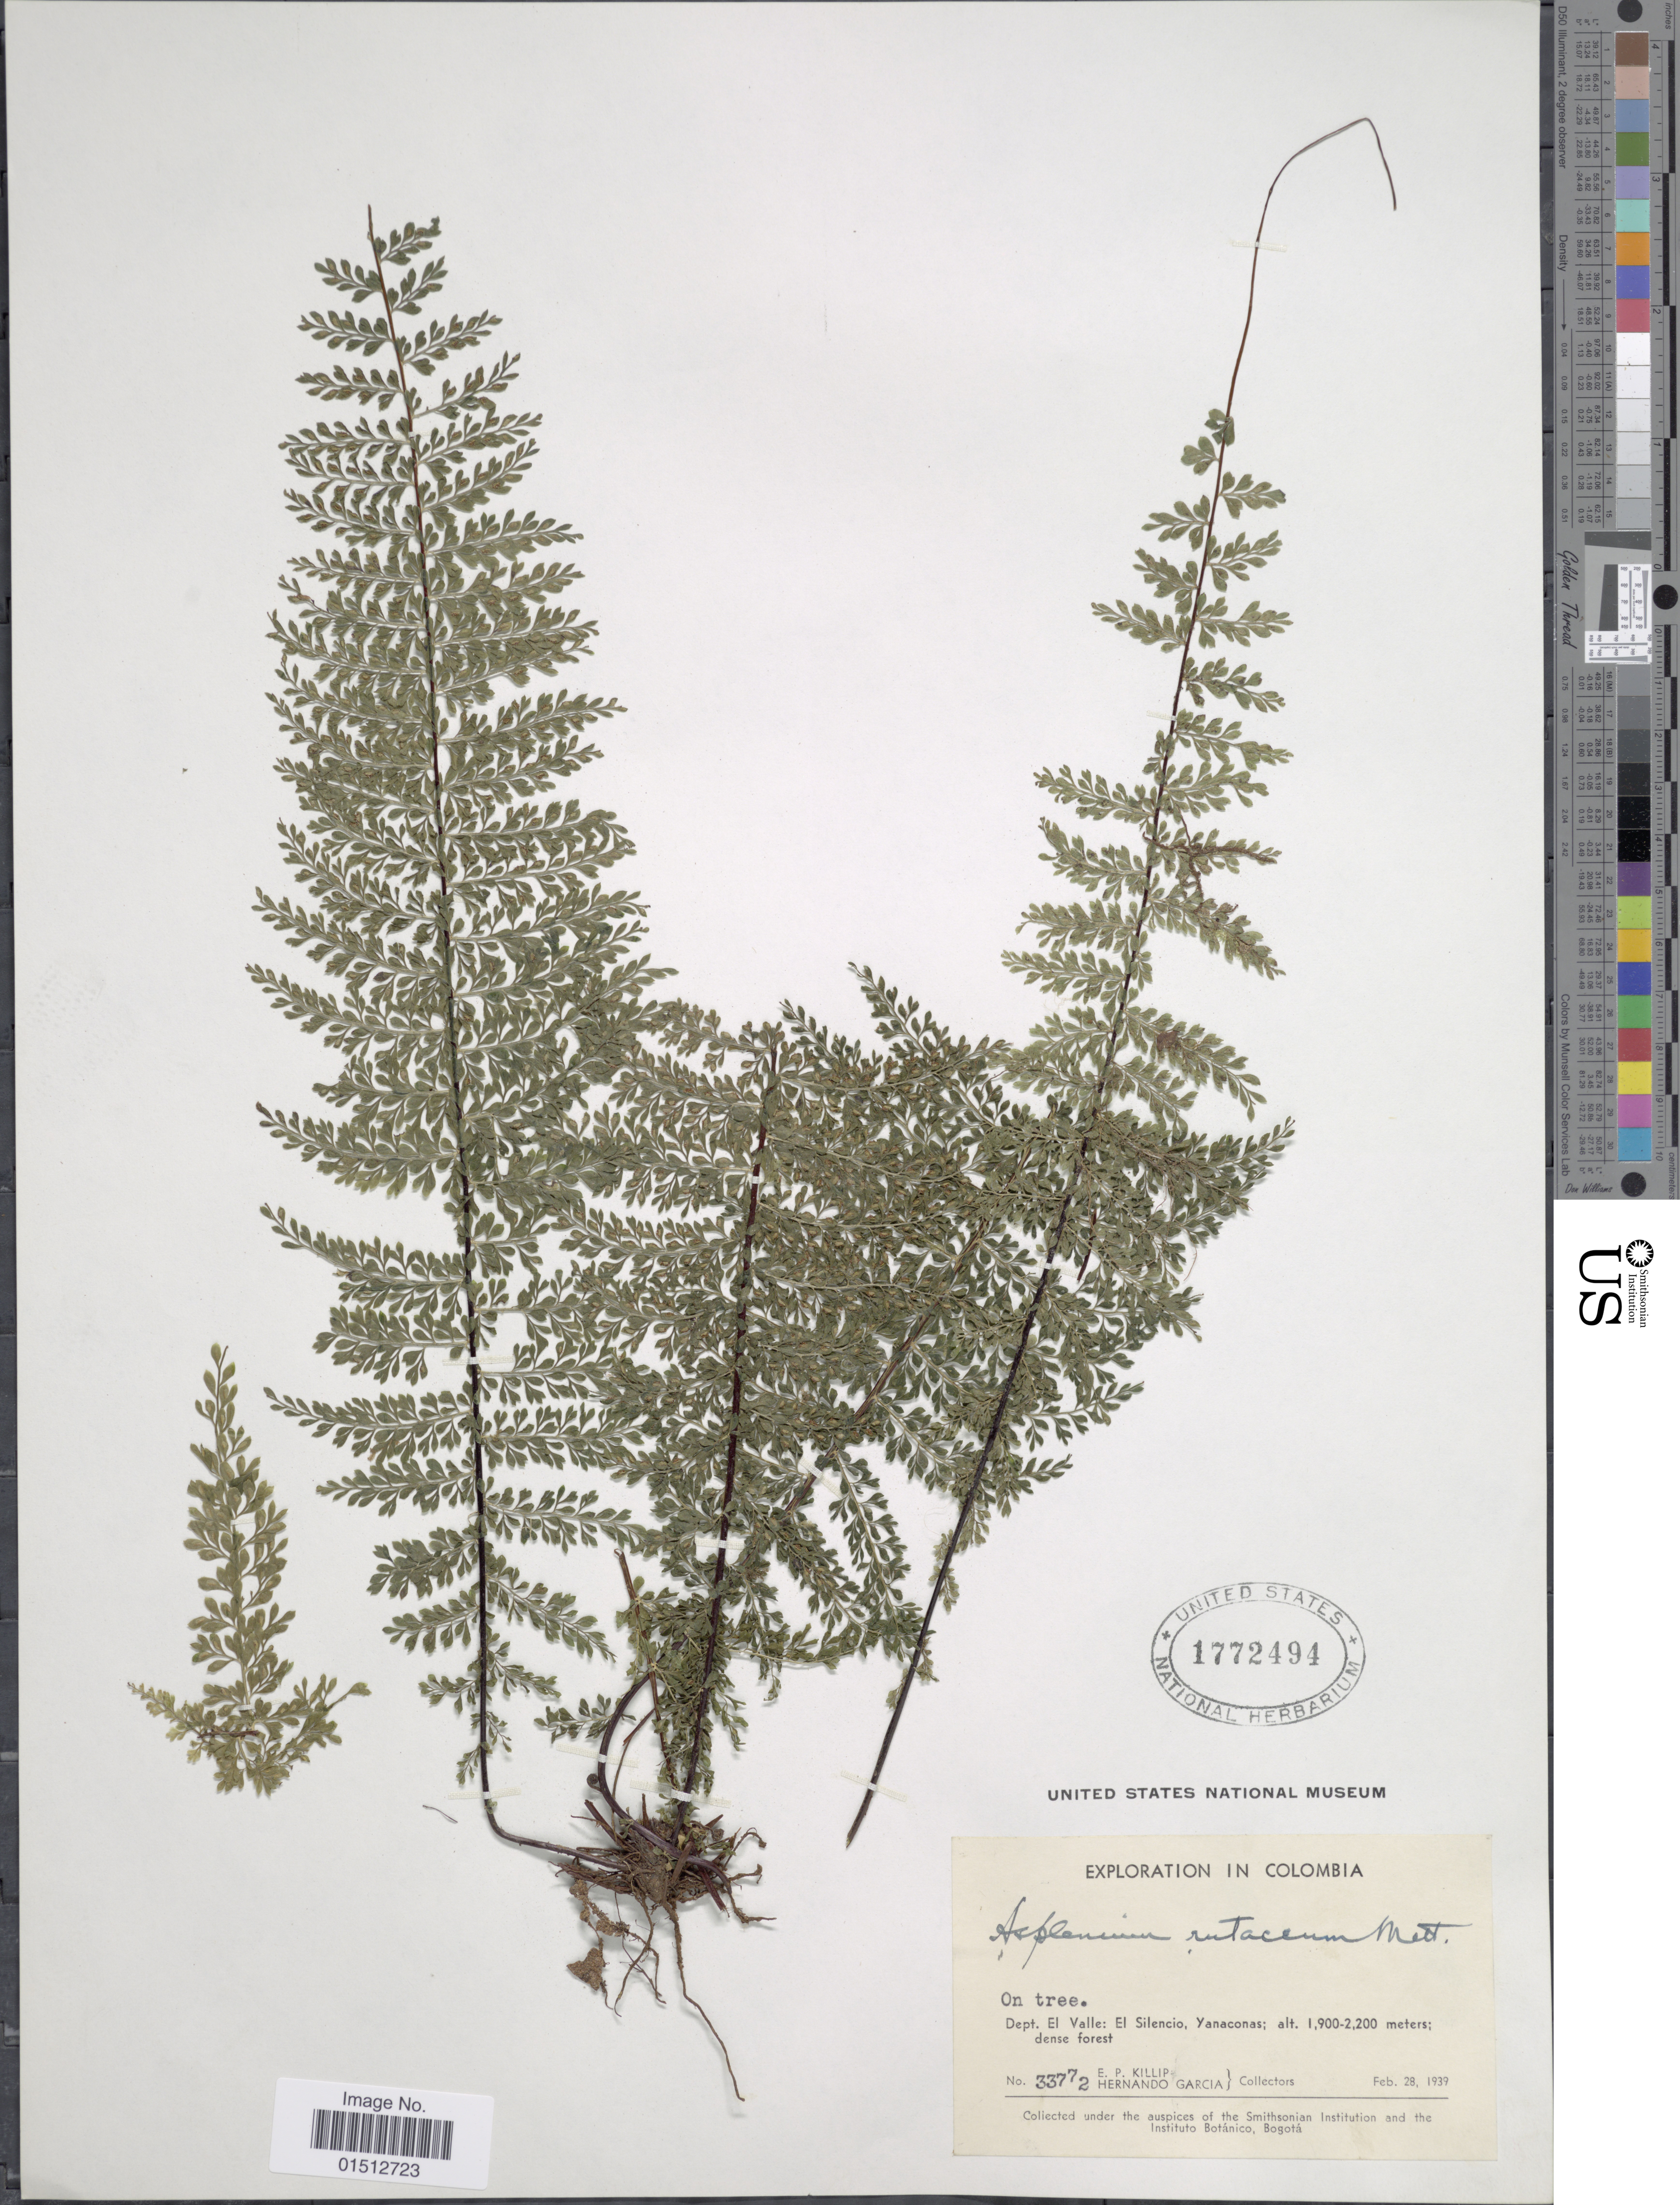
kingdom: Plantae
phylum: Tracheophyta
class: Polypodiopsida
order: Polypodiales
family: Aspleniaceae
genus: Asplenium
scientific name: Asplenium rutaceum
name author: (Willd.) Mett.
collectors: E. P. Killip & H. Garcia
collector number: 33772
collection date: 1939-02-28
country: Colombia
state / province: Valle del Cauca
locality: Colombia. Dept. El Valle: el Silencio, Yanaconas.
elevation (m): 1900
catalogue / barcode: US 1772494